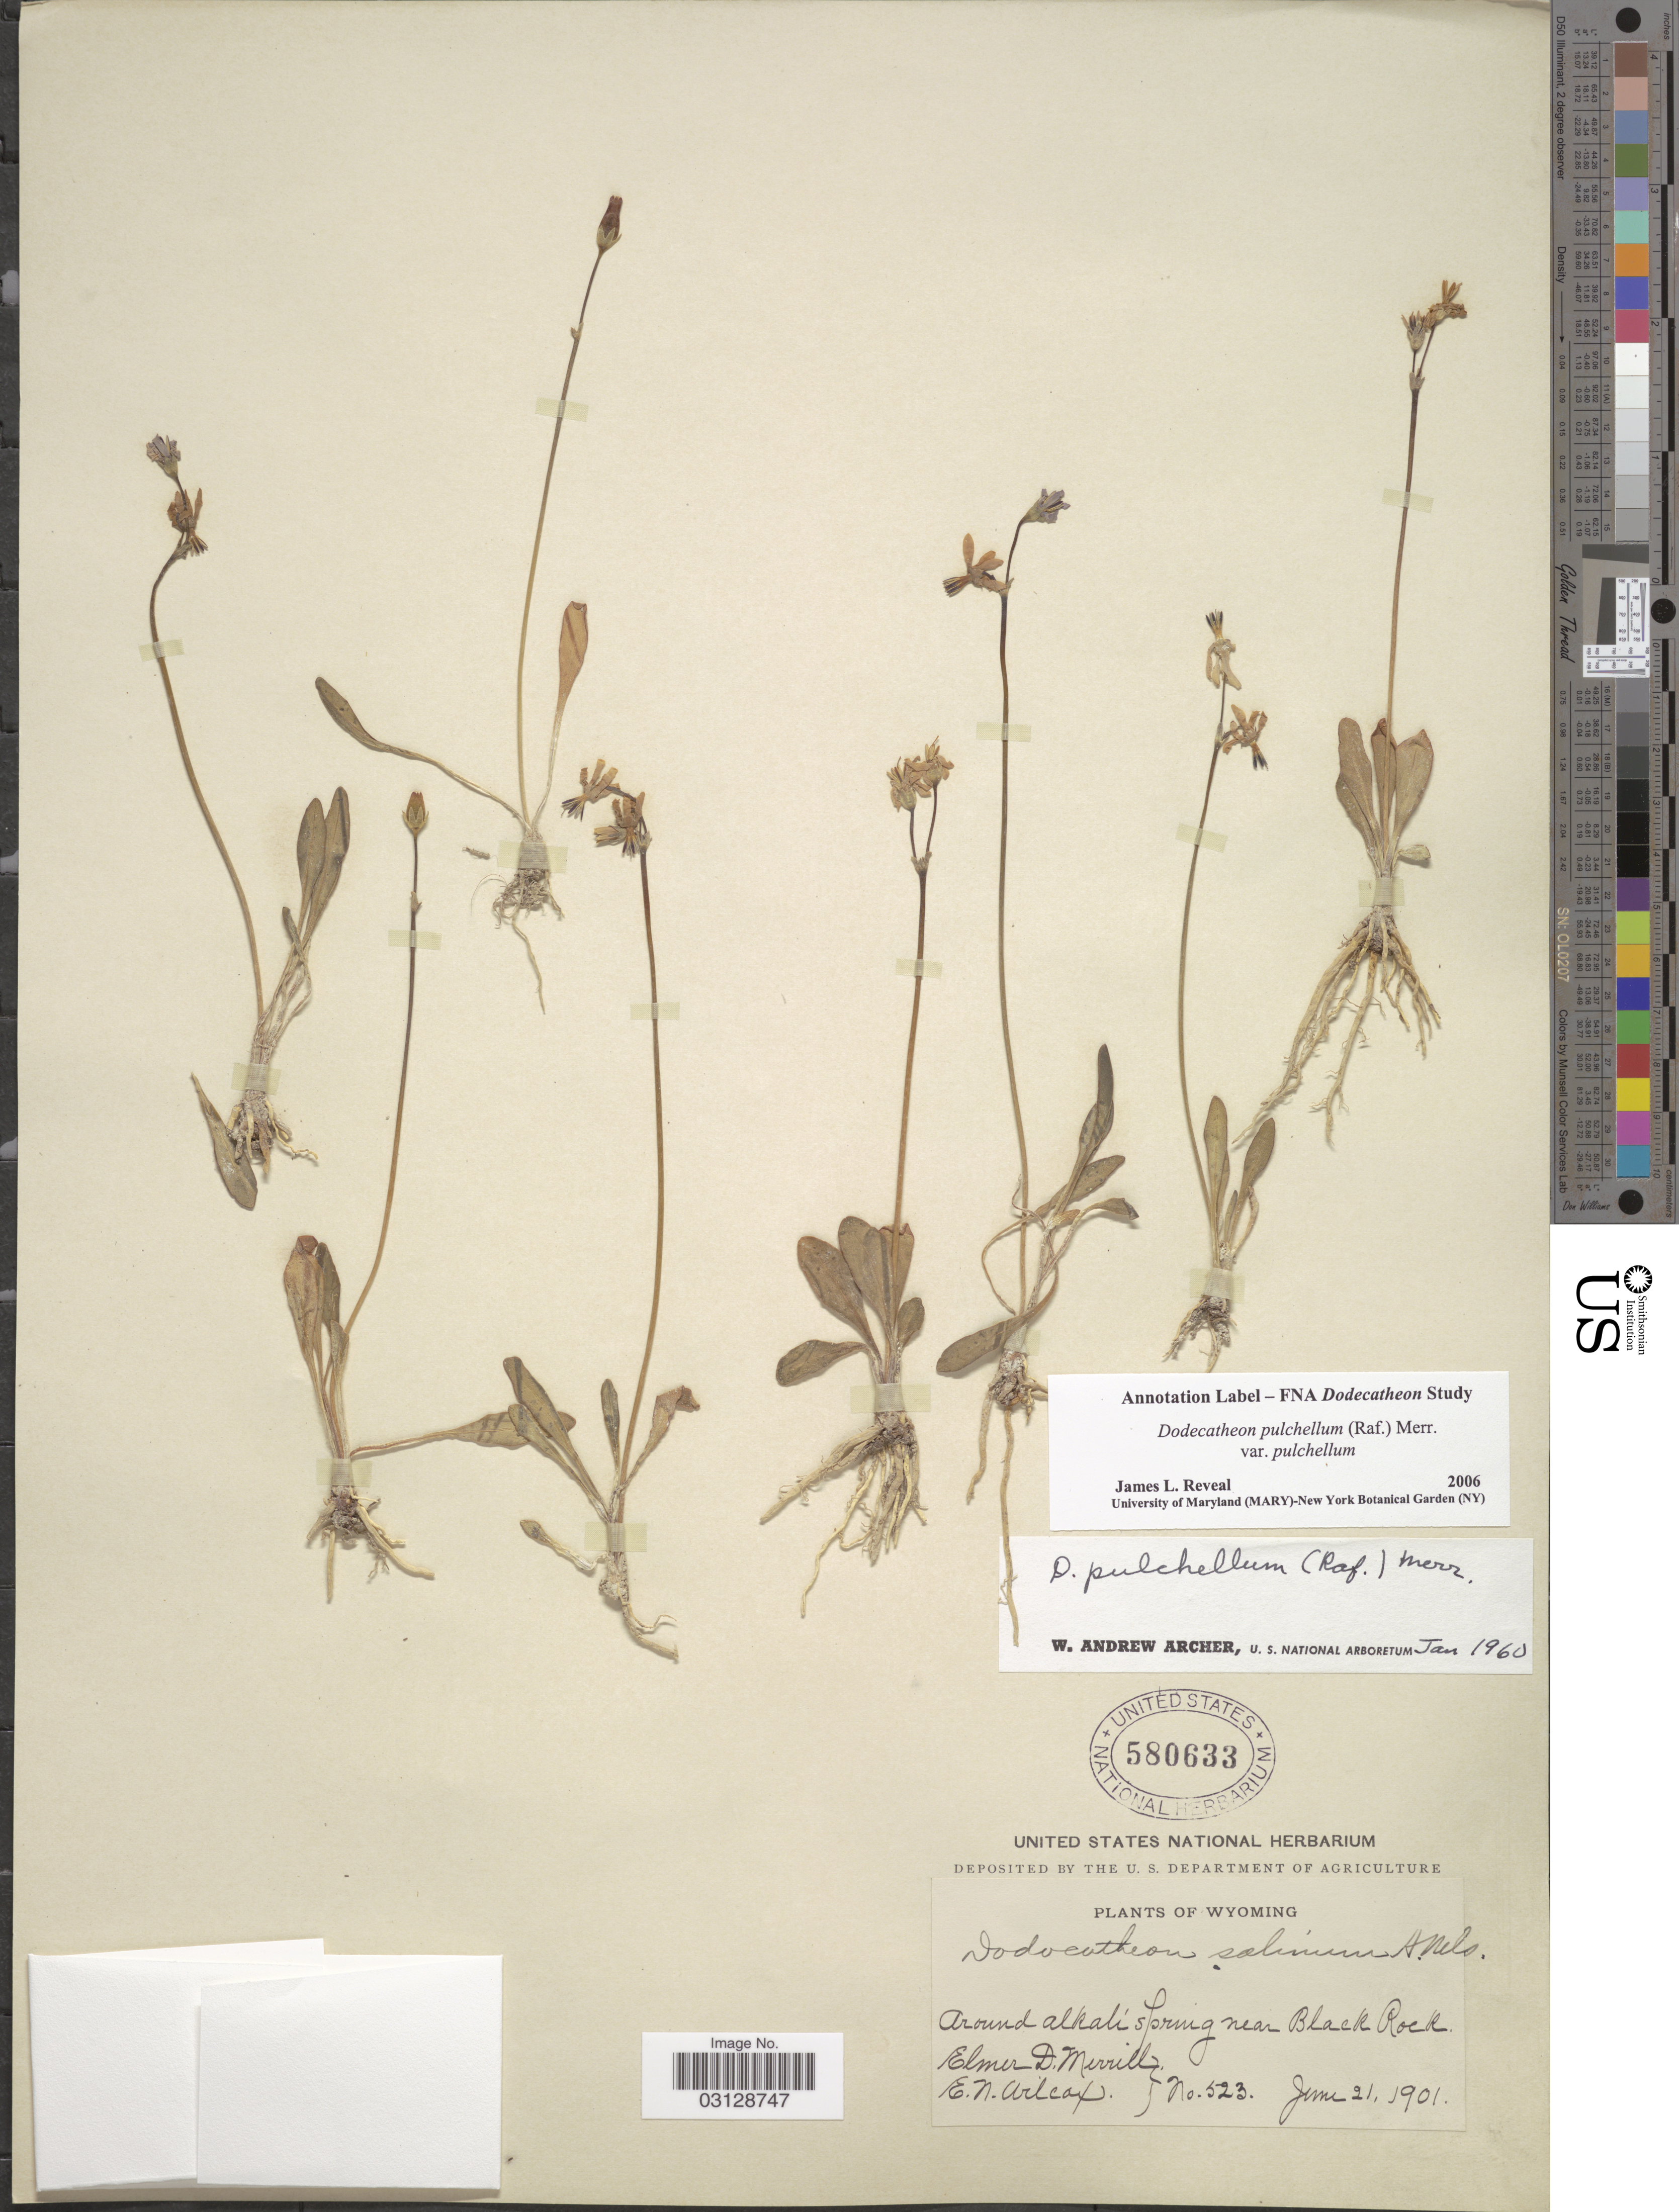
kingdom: Plantae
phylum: Tracheophyta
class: Magnoliopsida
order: Ericales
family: Primulaceae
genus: Dodecatheon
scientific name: Dodecatheon pulchellum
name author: (Raf.) Merr.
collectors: E. D. Merrill & E. Wilcox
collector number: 523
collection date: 1901-06-21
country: United States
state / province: Wyoming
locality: Around alkali spring near Black Rock.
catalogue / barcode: US 580633